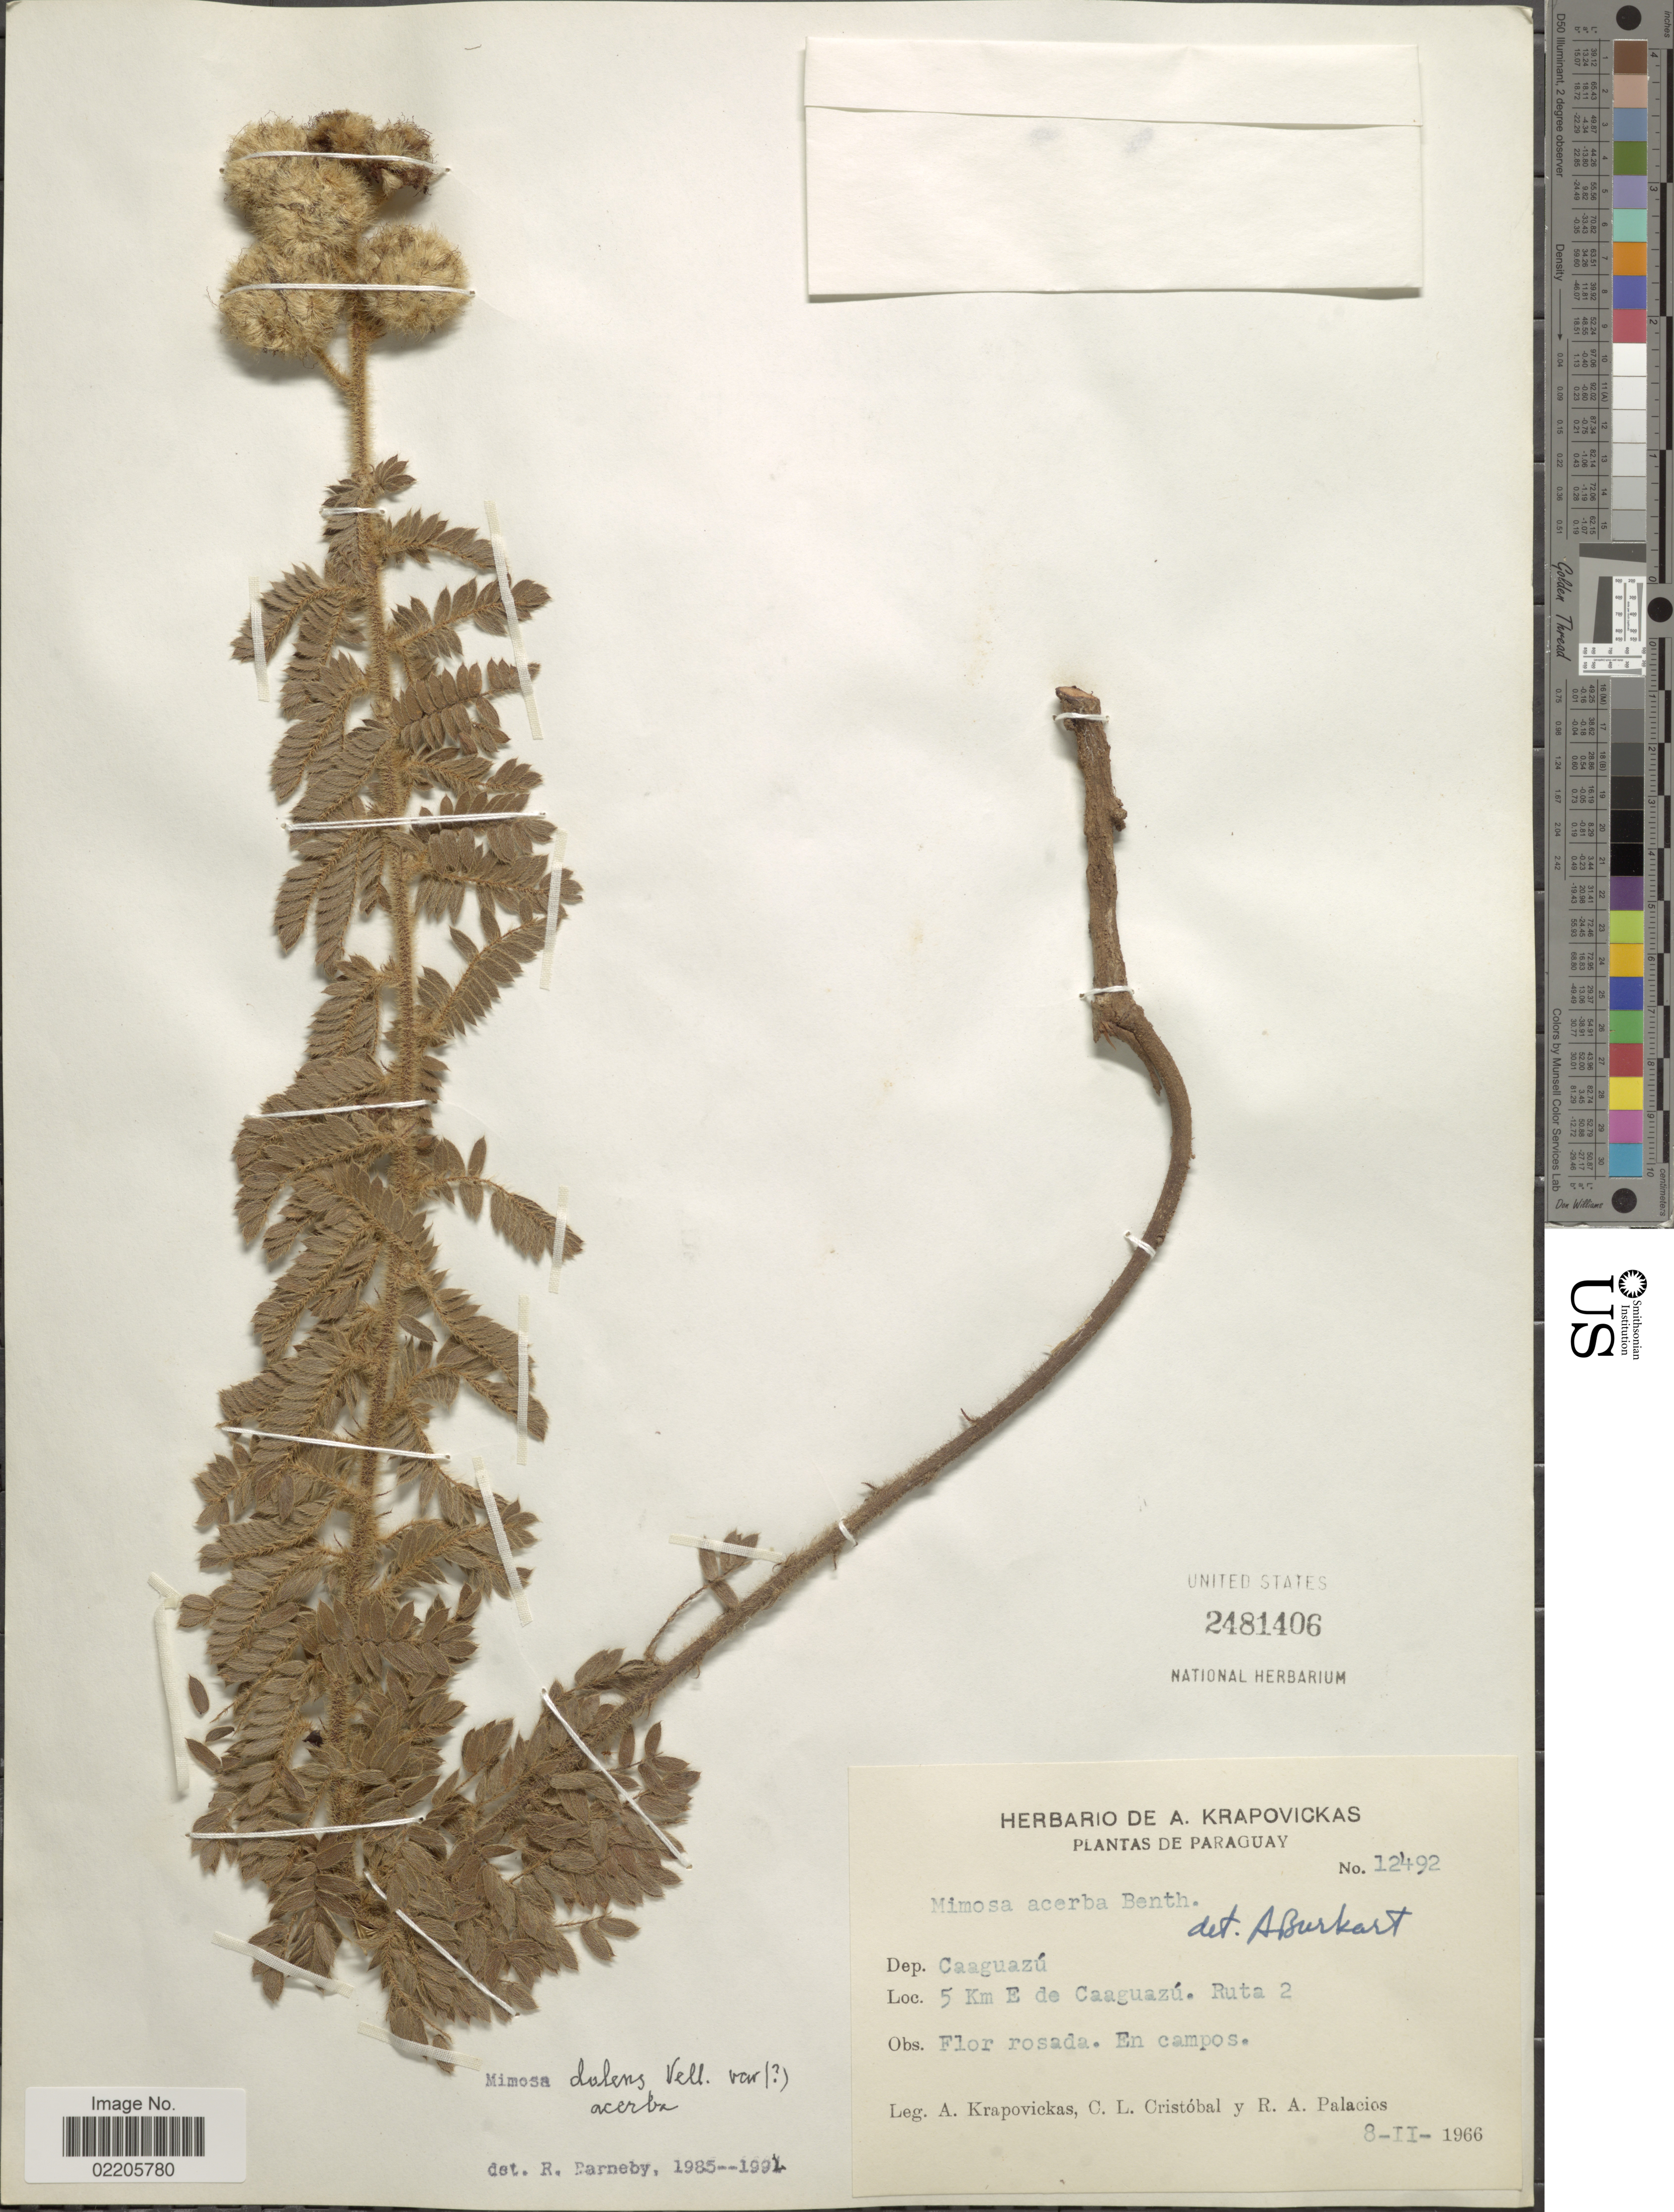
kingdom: Plantae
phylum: Tracheophyta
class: Magnoliopsida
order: Fabales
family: Fabaceae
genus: Mimosa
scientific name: Mimosa dolens var. acerba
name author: (Benth.) Barneby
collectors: A. Krapovickas, C. L. Cristóbal & R. Palacios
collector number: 12492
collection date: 1966-02-08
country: Paraguay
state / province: Caaguazu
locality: Dep. Caaguazu. 5 km E de Caaguazu. Ruta 2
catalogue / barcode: US 2481406